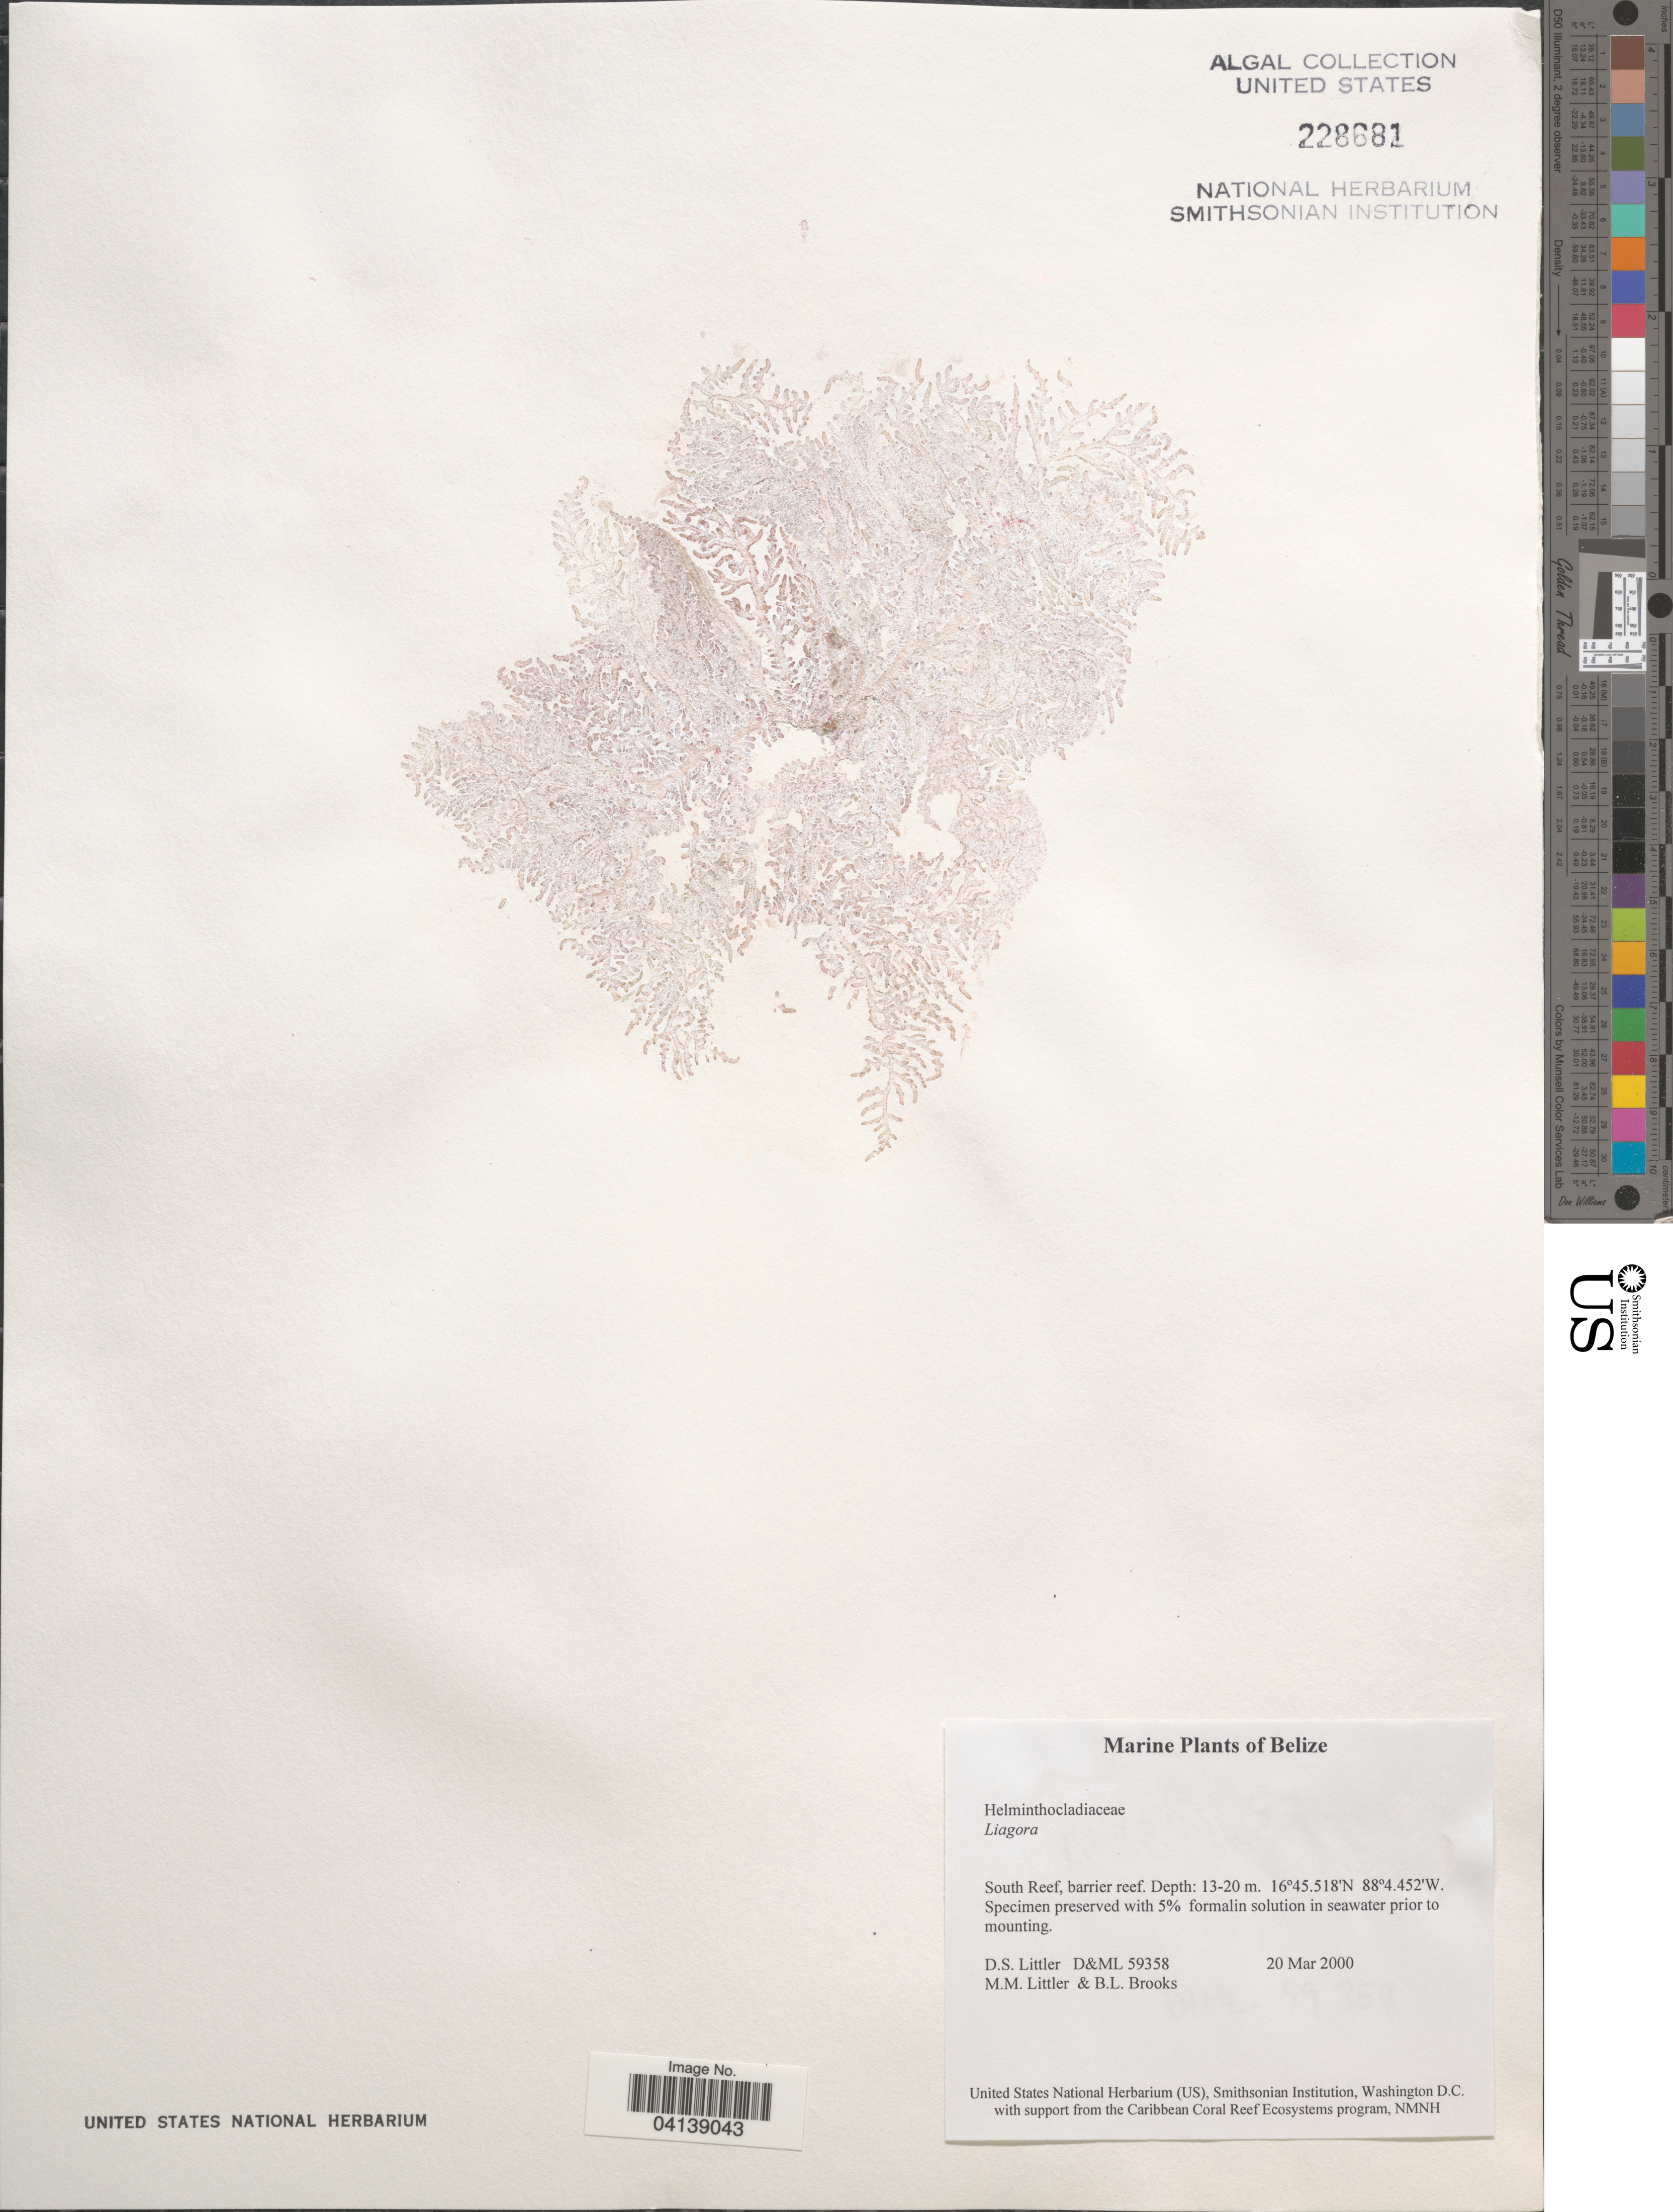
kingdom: Plantae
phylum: Rhodophyta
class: Florideophyceae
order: Nemaliales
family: Liagoraceae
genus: Liagora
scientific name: Liagora sp.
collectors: D. S. Littler & B. Brooks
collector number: D&ML 59358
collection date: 2000-03-20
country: Belize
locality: South Reef, barrier reef.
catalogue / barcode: US 228681